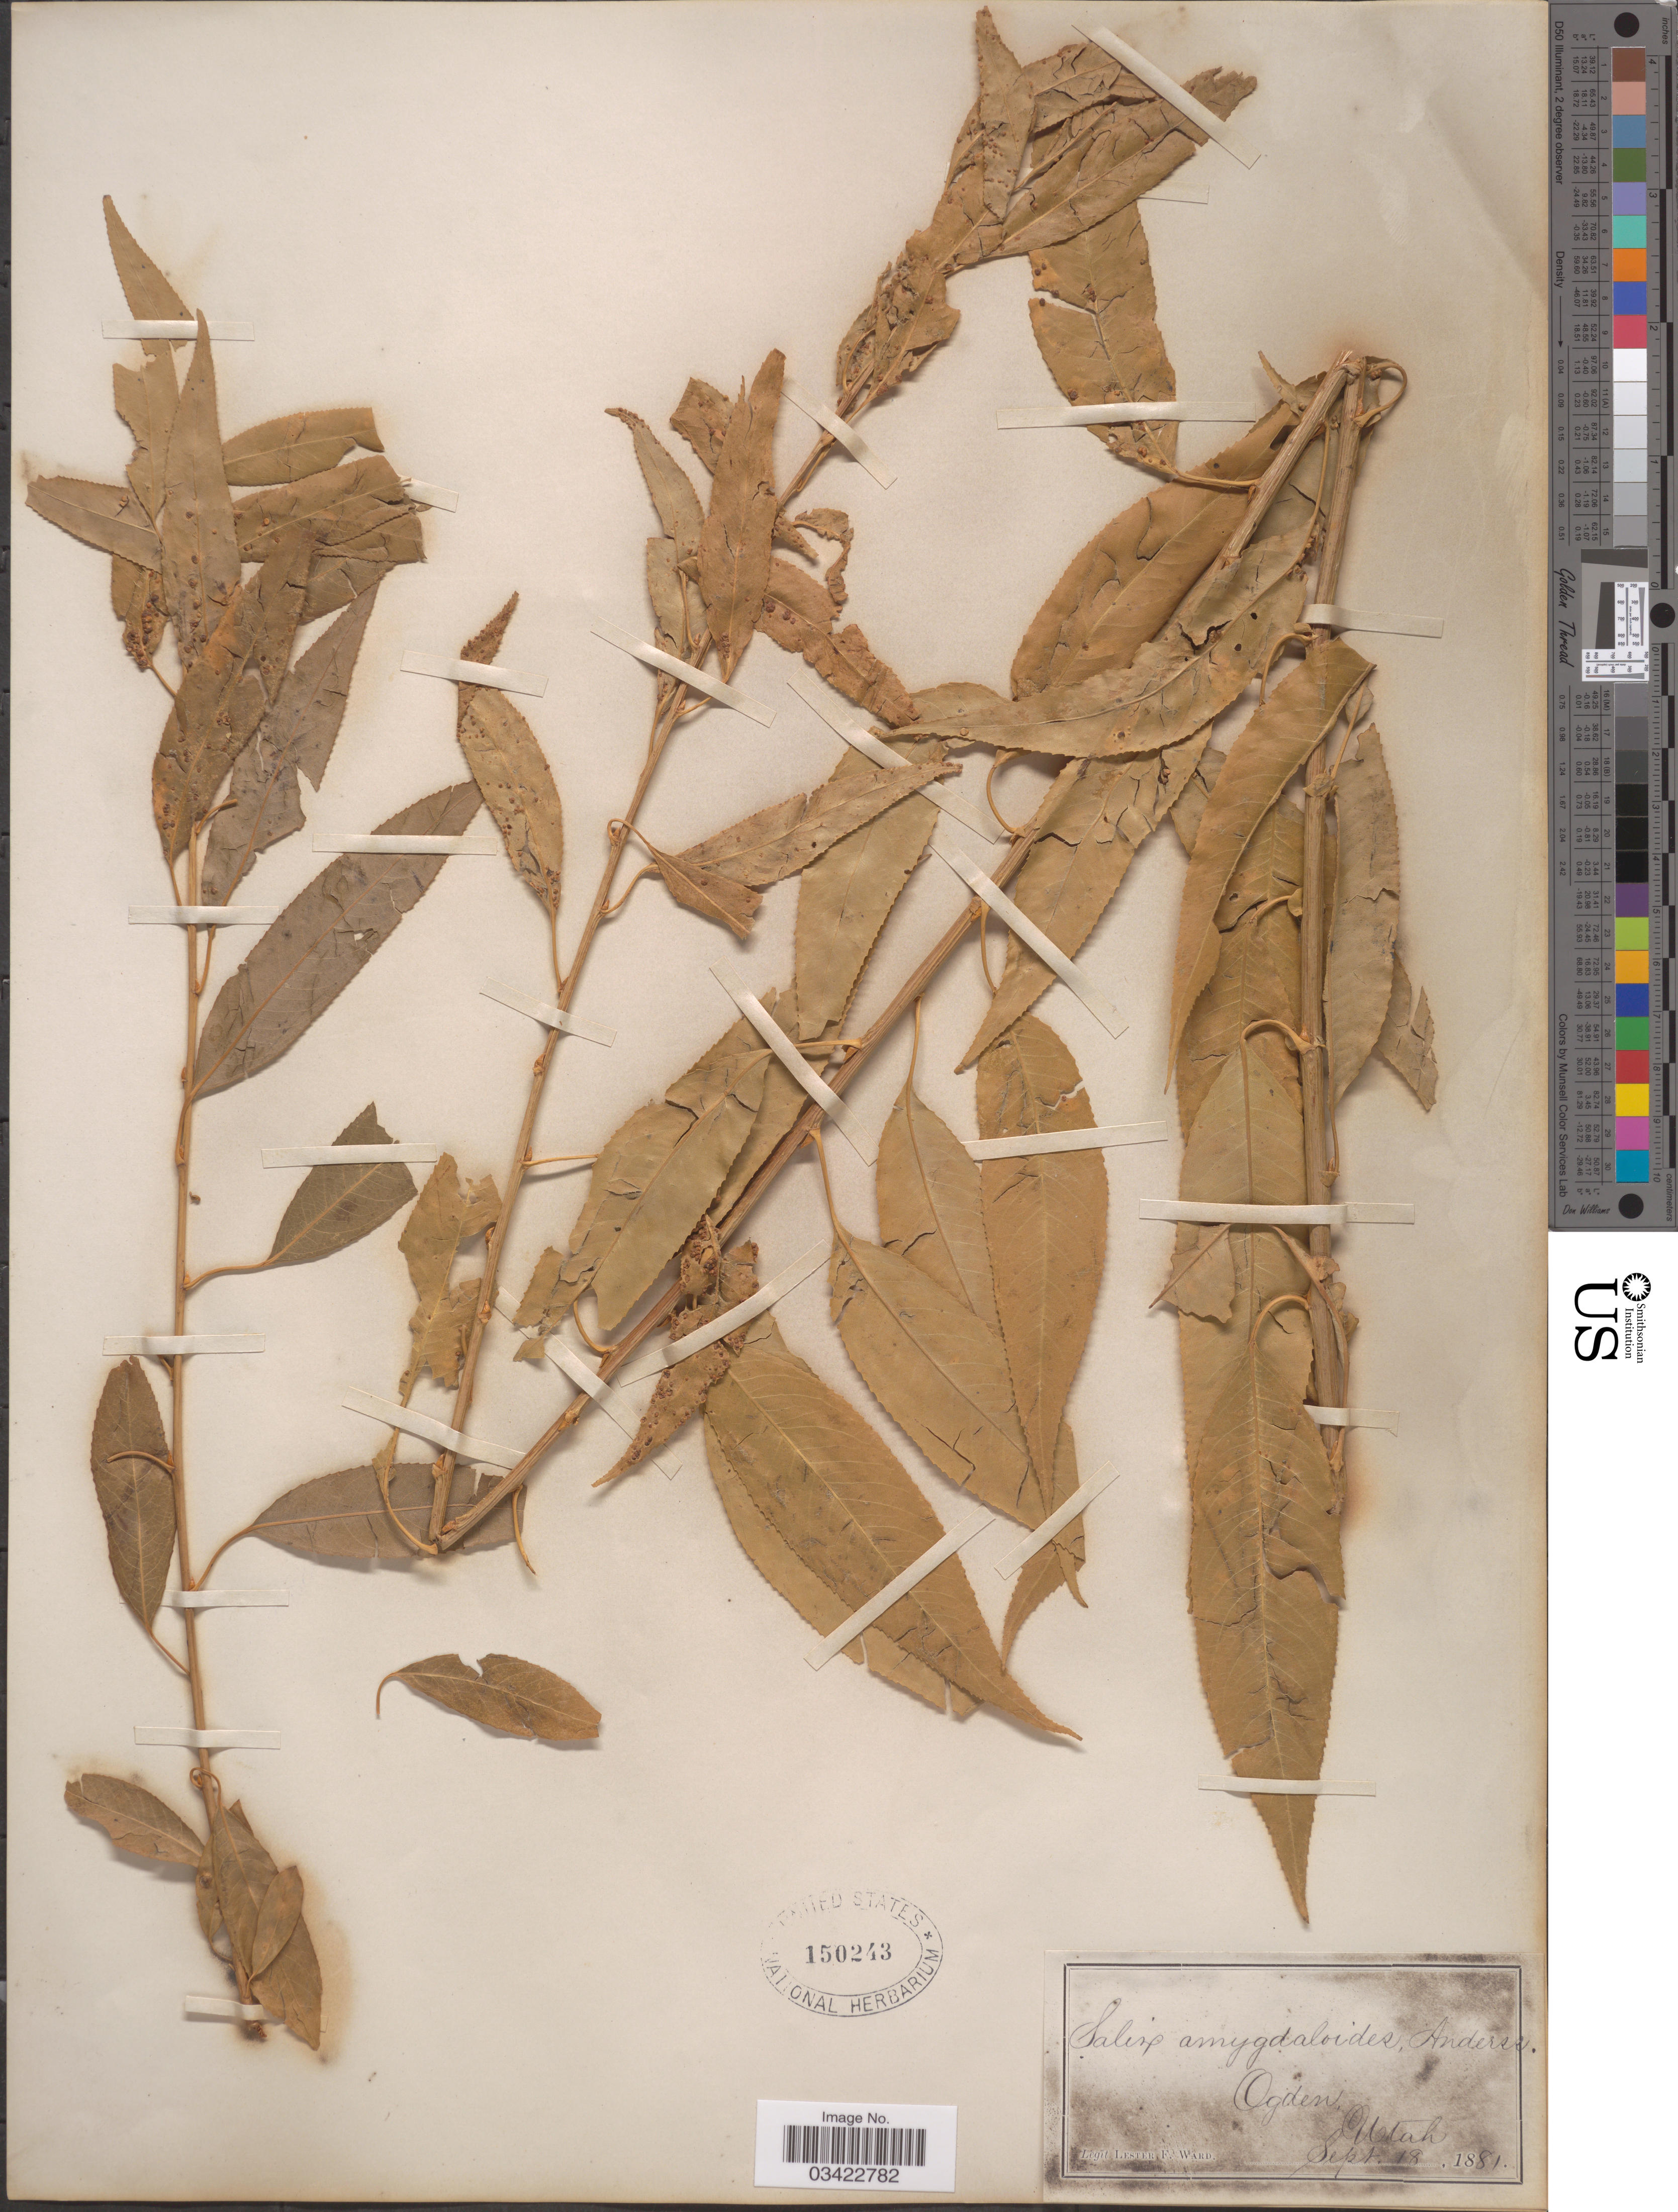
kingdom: Plantae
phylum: Tracheophyta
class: Magnoliopsida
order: Malpighiales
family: Salicaceae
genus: Salix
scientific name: Salix amygdaloides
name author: Andersson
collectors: L. F. Ward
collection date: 1881-09-18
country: United States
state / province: Utah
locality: Ogden.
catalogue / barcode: US 150243